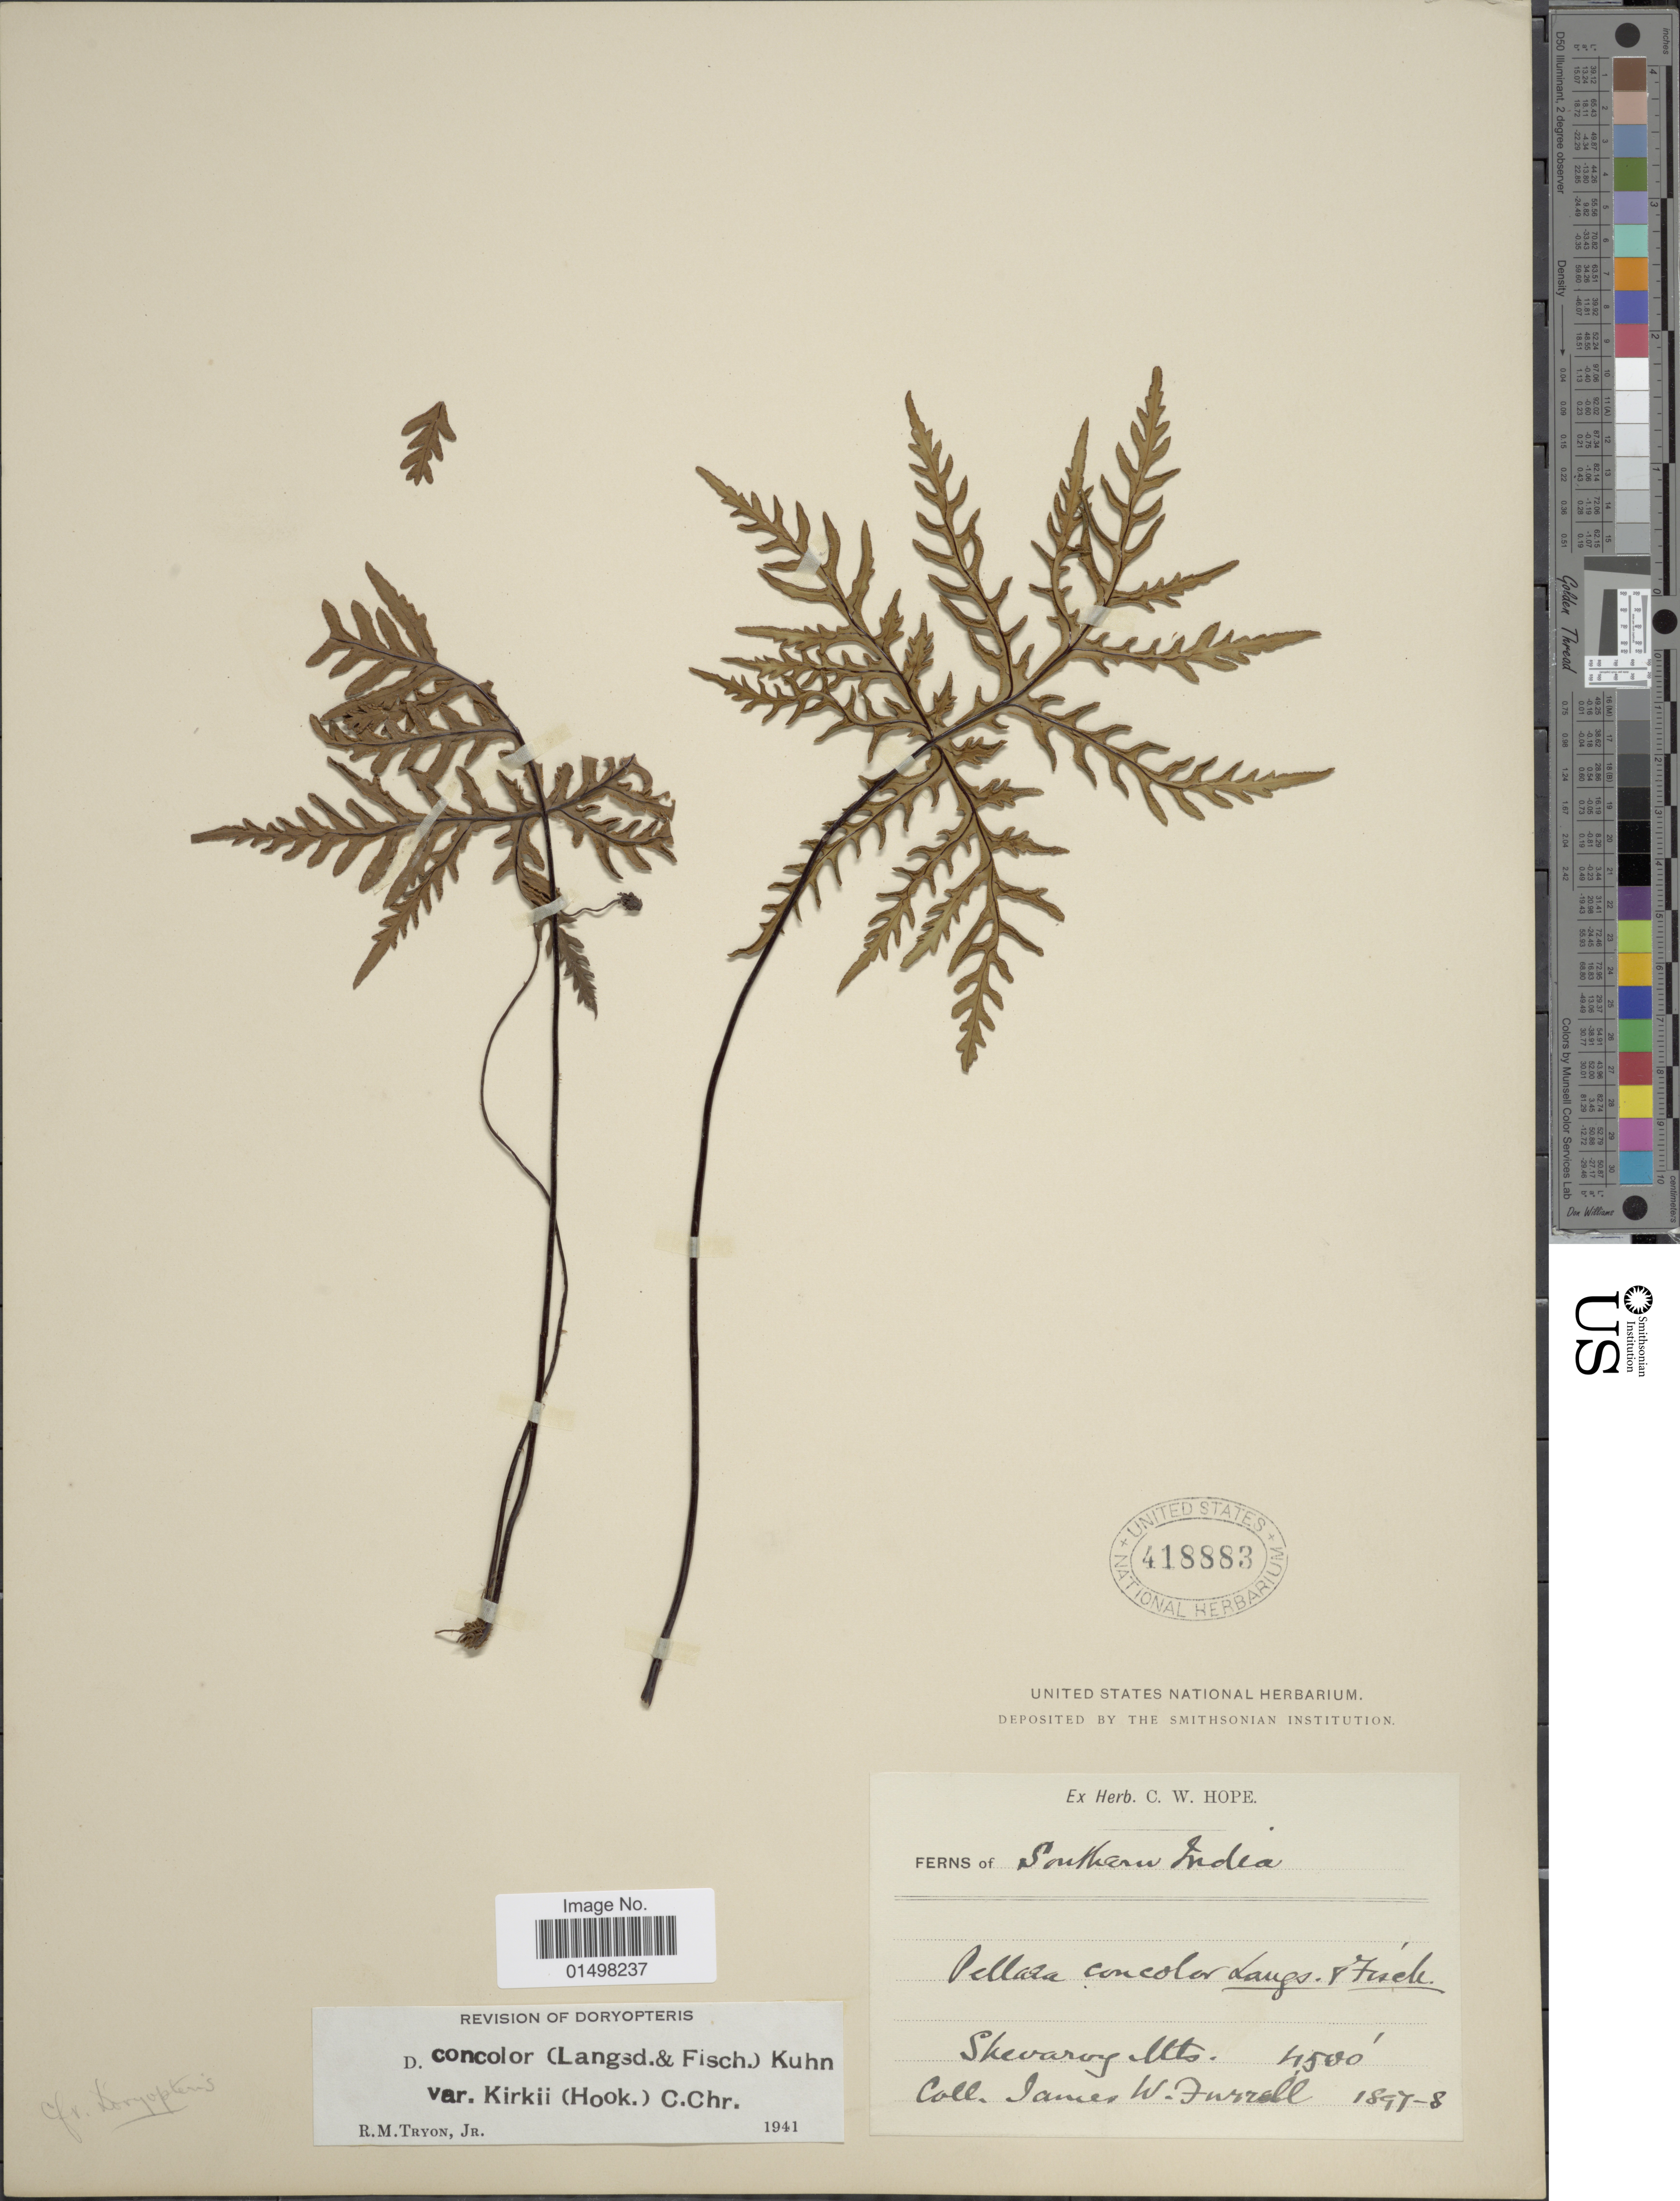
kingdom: Plantae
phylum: Tracheophyta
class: Polypodiopsida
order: Polypodiales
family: Pteridaceae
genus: Doryopteris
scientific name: Doryopteris concolor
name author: (Langsd. & Fisch.) Kuhn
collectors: J. Furrell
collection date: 1897/1898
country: India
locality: Southern India. Shevaroy Mts.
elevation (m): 1372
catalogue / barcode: US 418883